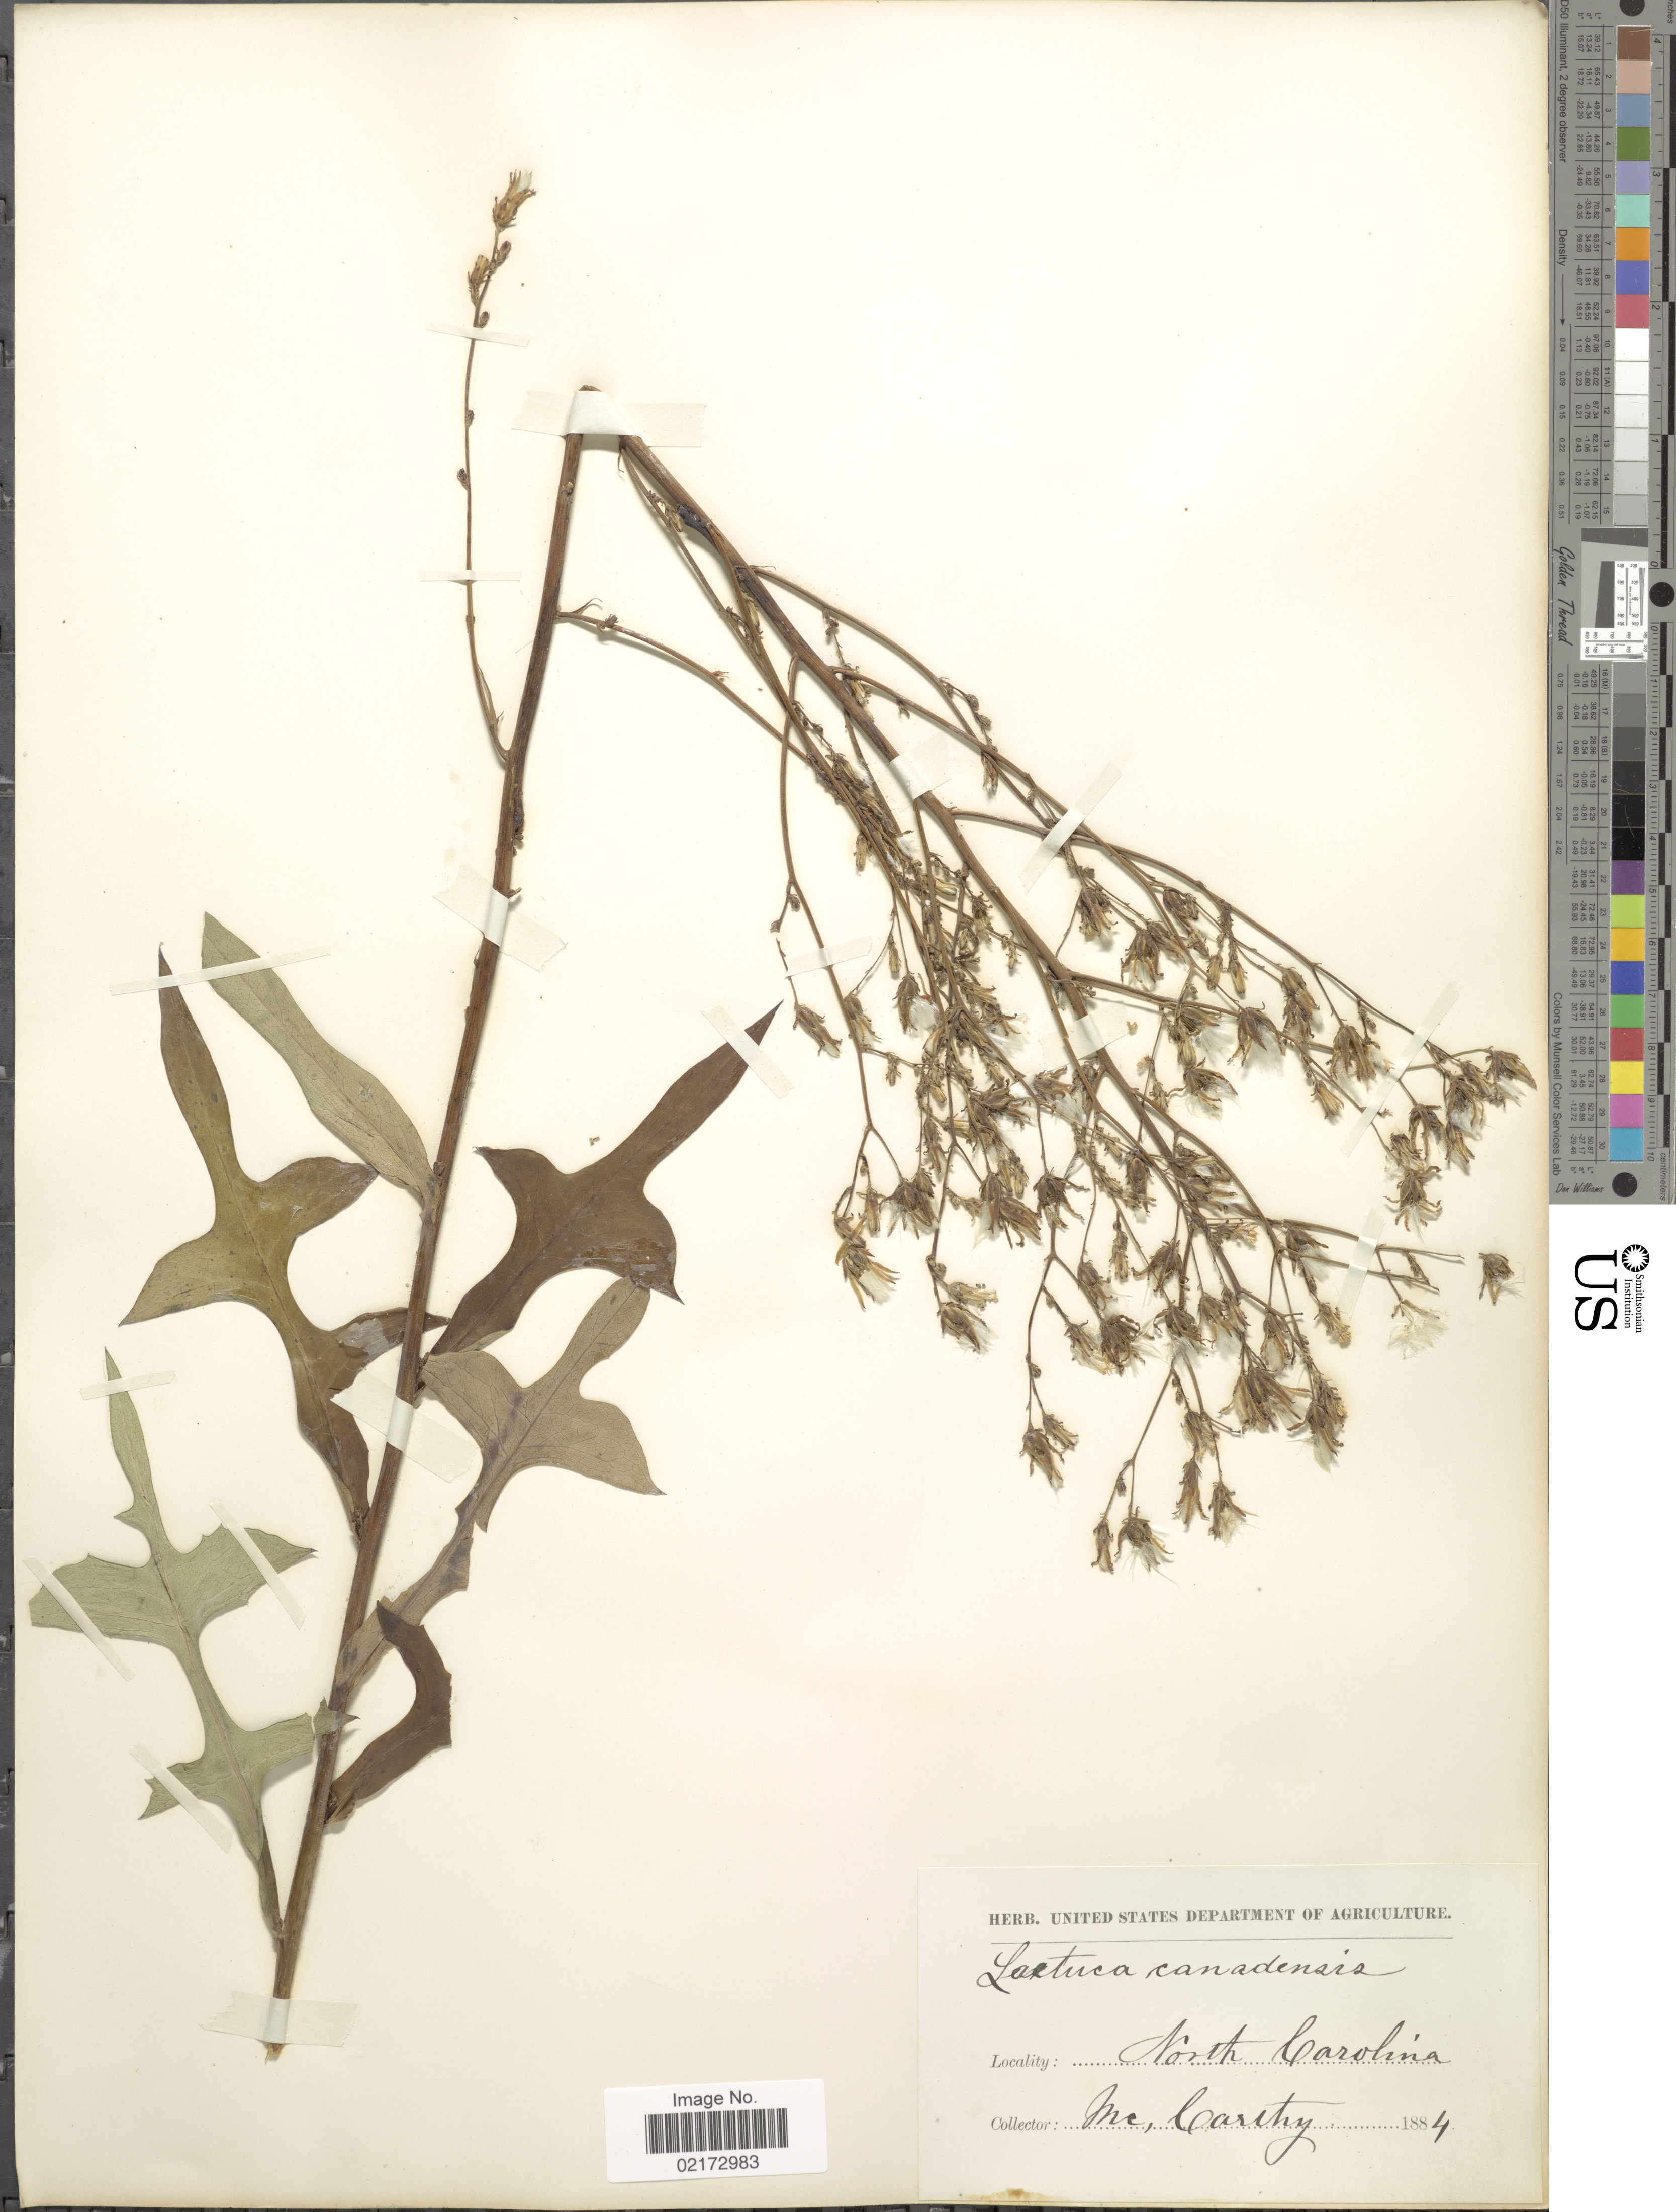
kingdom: Plantae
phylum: Tracheophyta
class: Magnoliopsida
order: Asterales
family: Asteraceae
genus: Lactuca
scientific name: Lactuca canadensis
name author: L.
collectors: -- McCarthy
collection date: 1884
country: United States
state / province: North Carolina